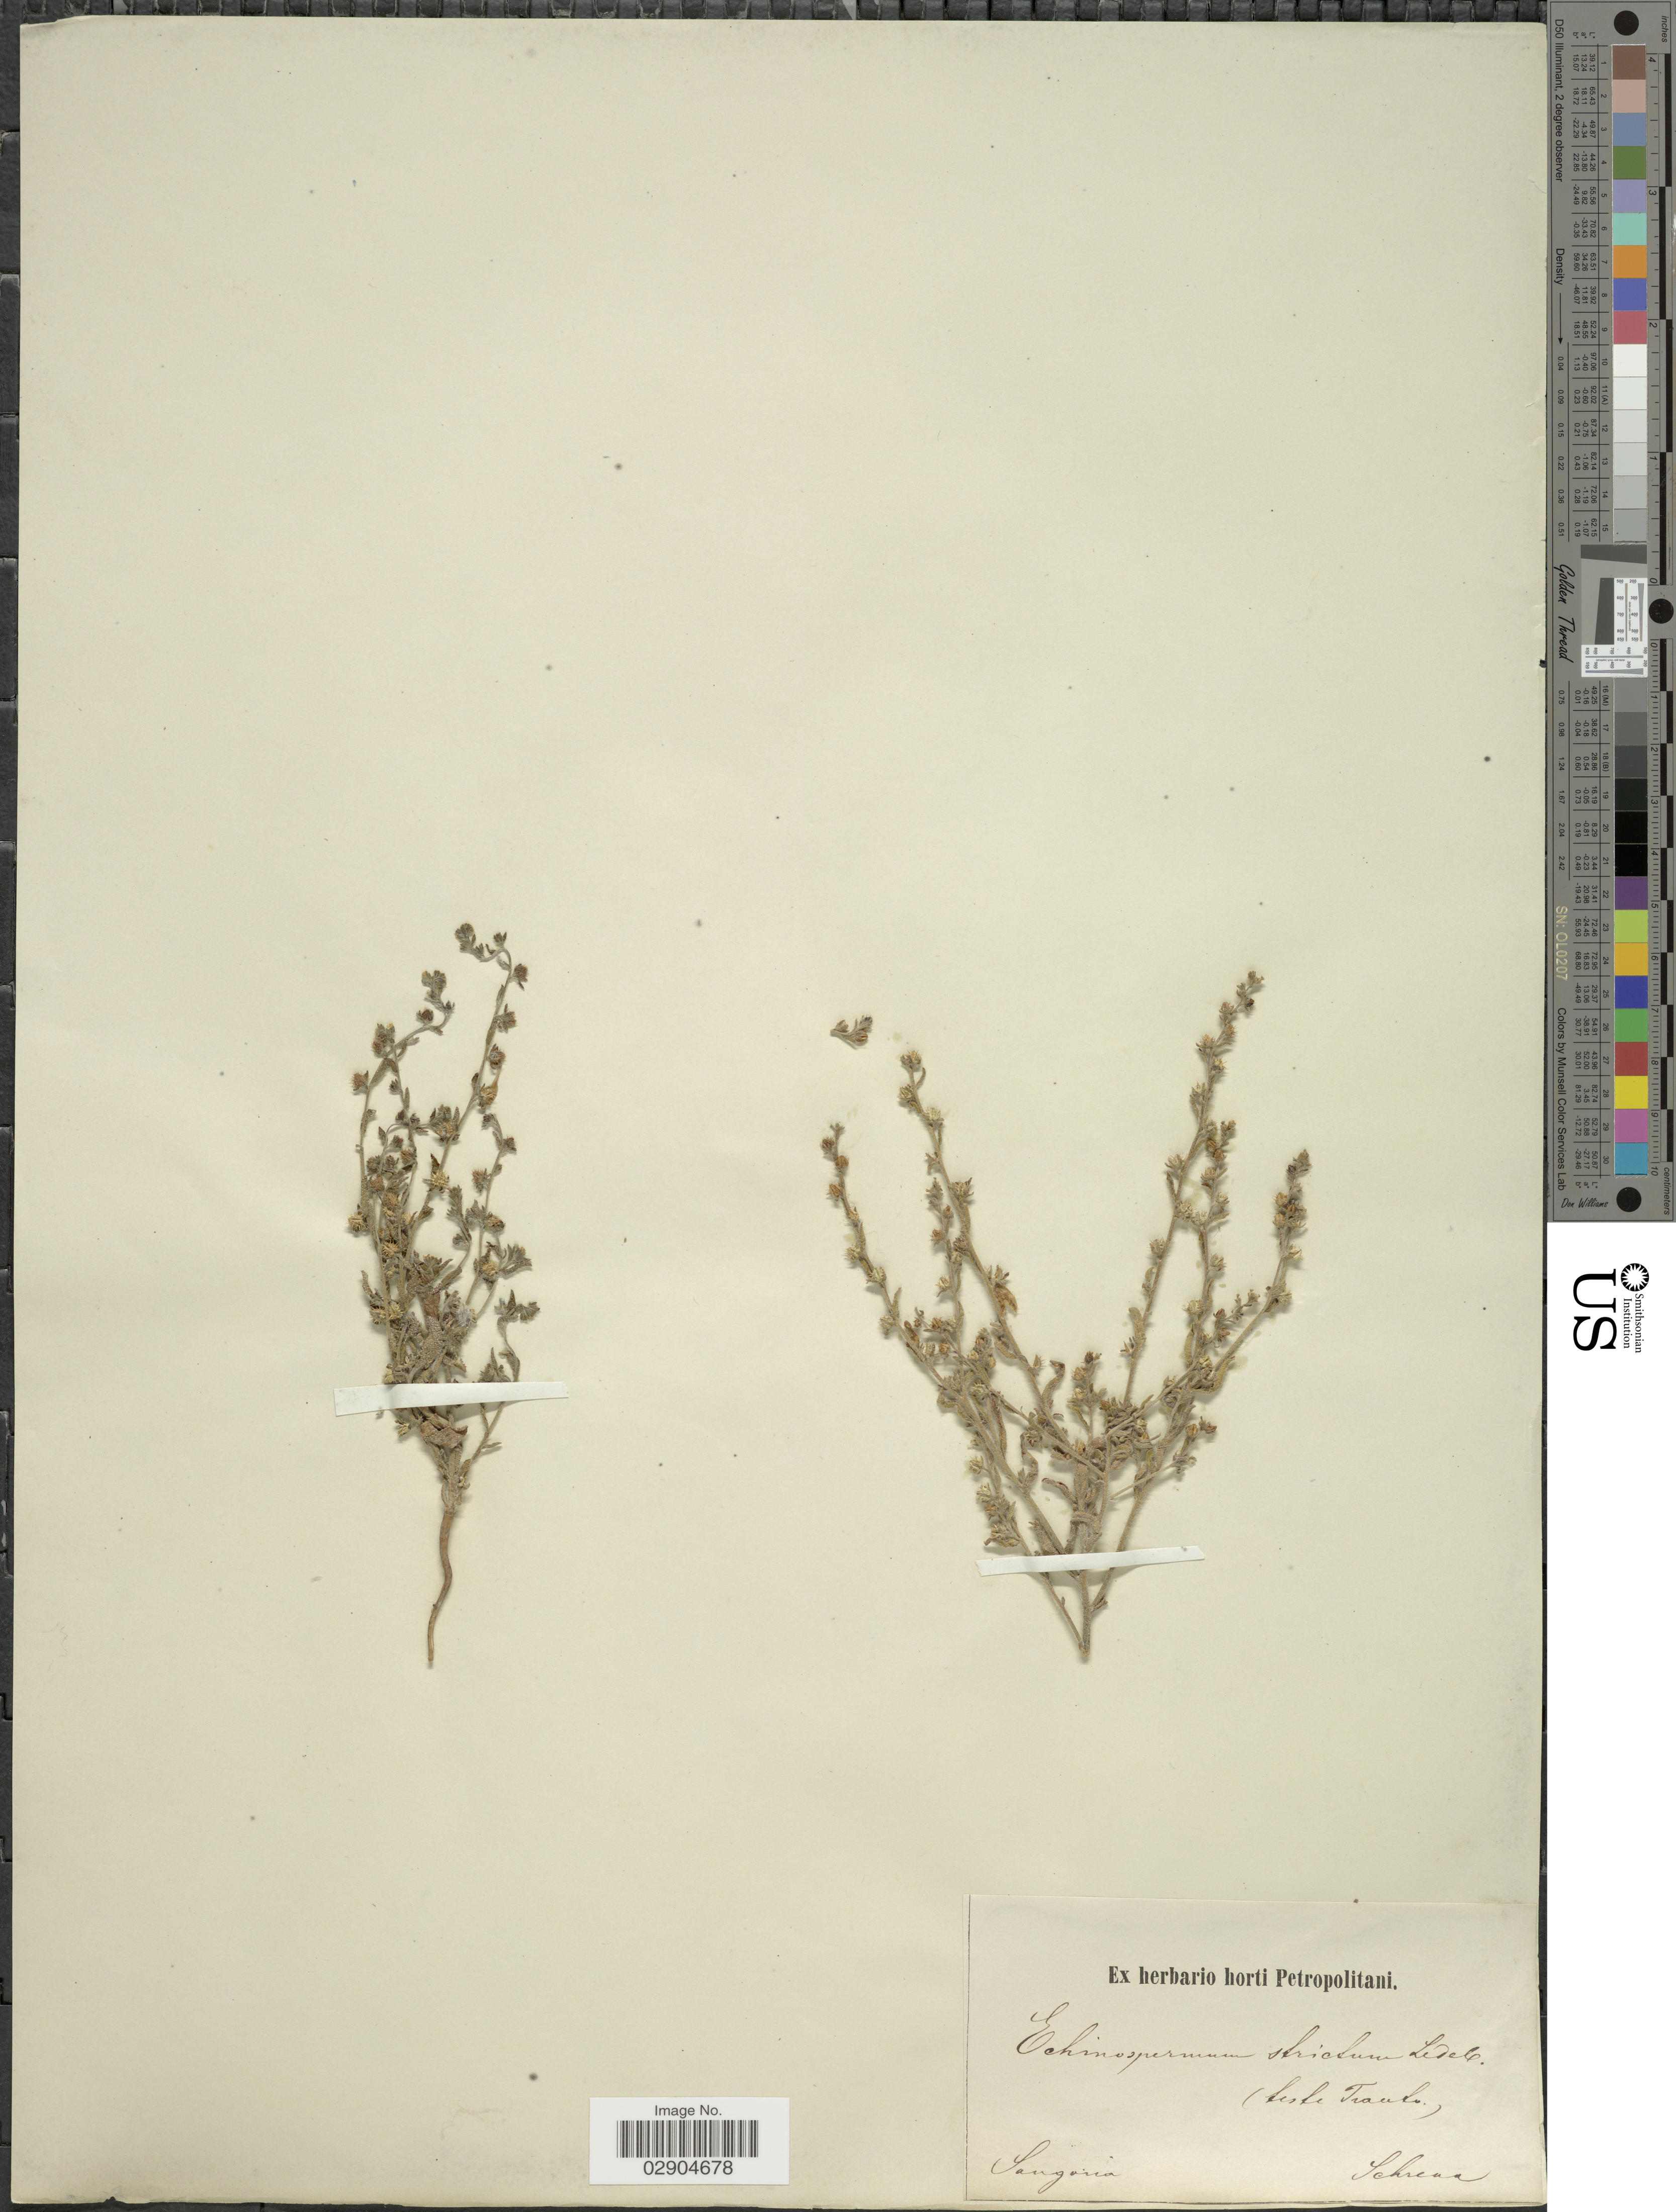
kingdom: Plantae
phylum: Tracheophyta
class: Magnoliopsida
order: Boraginales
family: Boraginaceae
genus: Lappula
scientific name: Lappula marginata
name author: (M. Bieb.) Gürke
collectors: A.G. Schrenk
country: Kazakhstan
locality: Songoria.